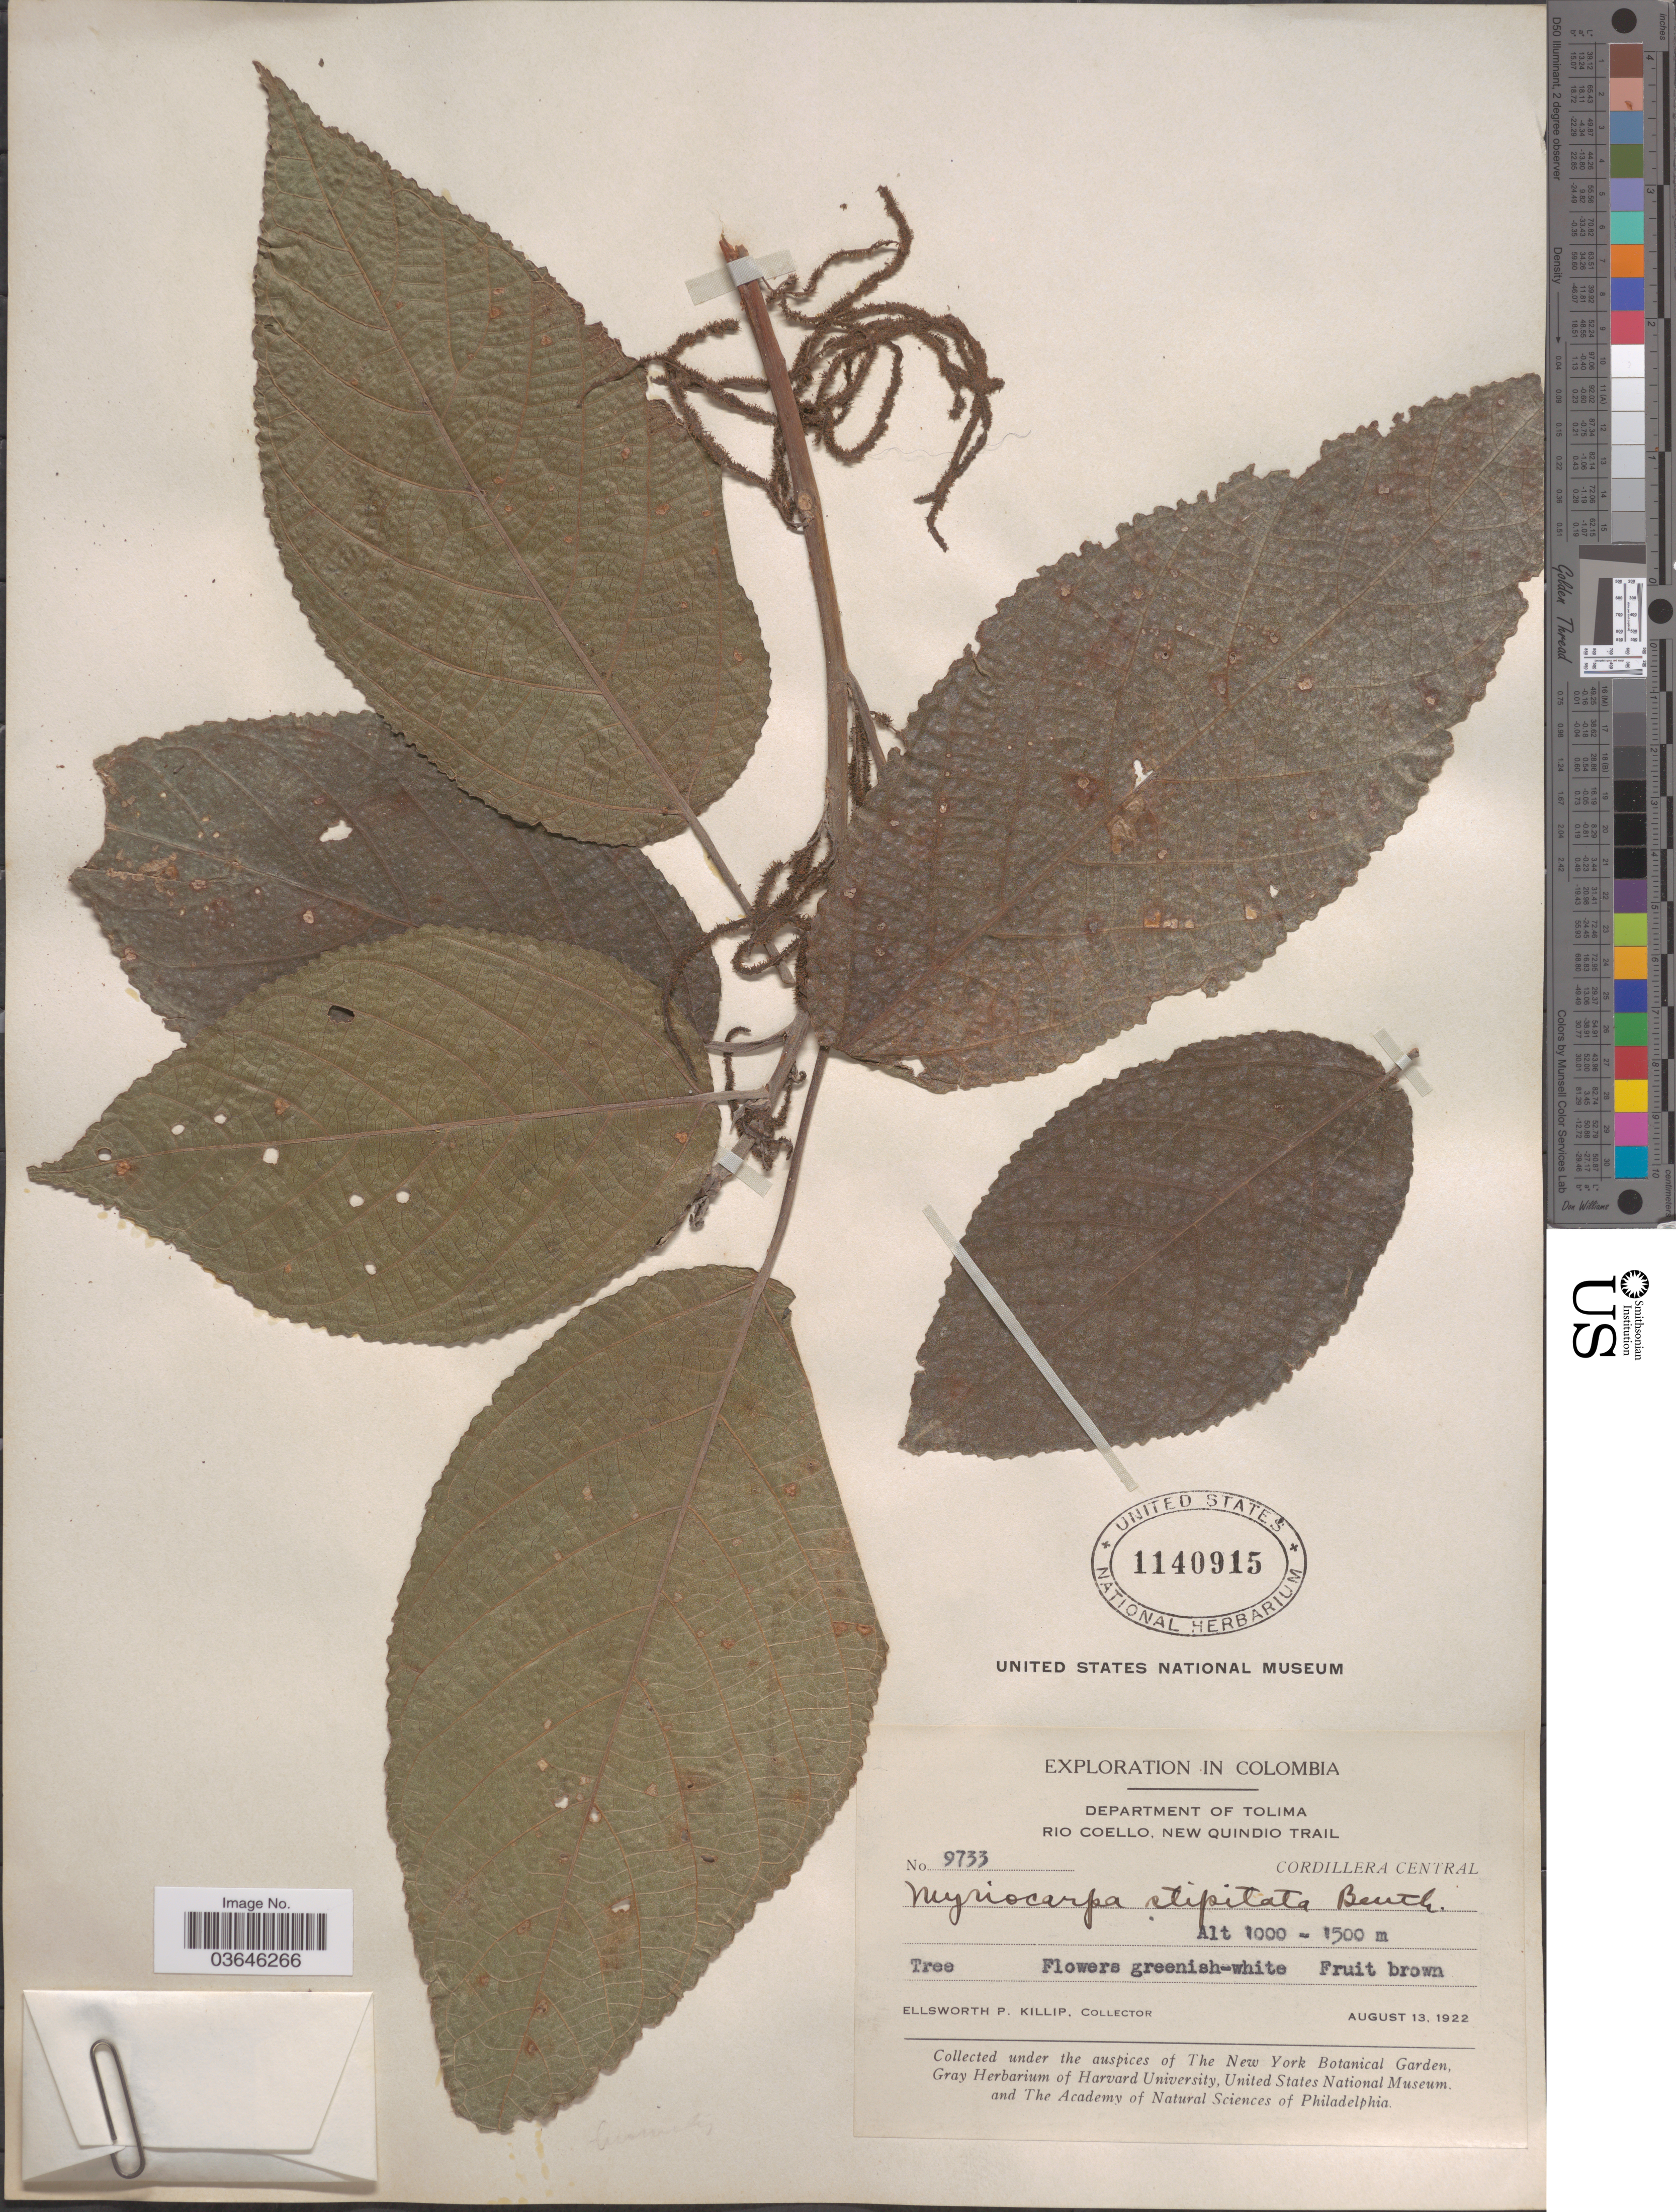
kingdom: Plantae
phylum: Tracheophyta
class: Magnoliopsida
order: Rosales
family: Urticaceae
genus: Myriocarpa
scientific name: Myriocarpa stipitata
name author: Benth.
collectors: E. P. Killip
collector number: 9733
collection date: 1922-08-13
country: Colombia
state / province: Tolima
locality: Department of Tolima. Rio Coello, New Quindio Trail. Cordillera Central.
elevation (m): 1000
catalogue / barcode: US 1140915